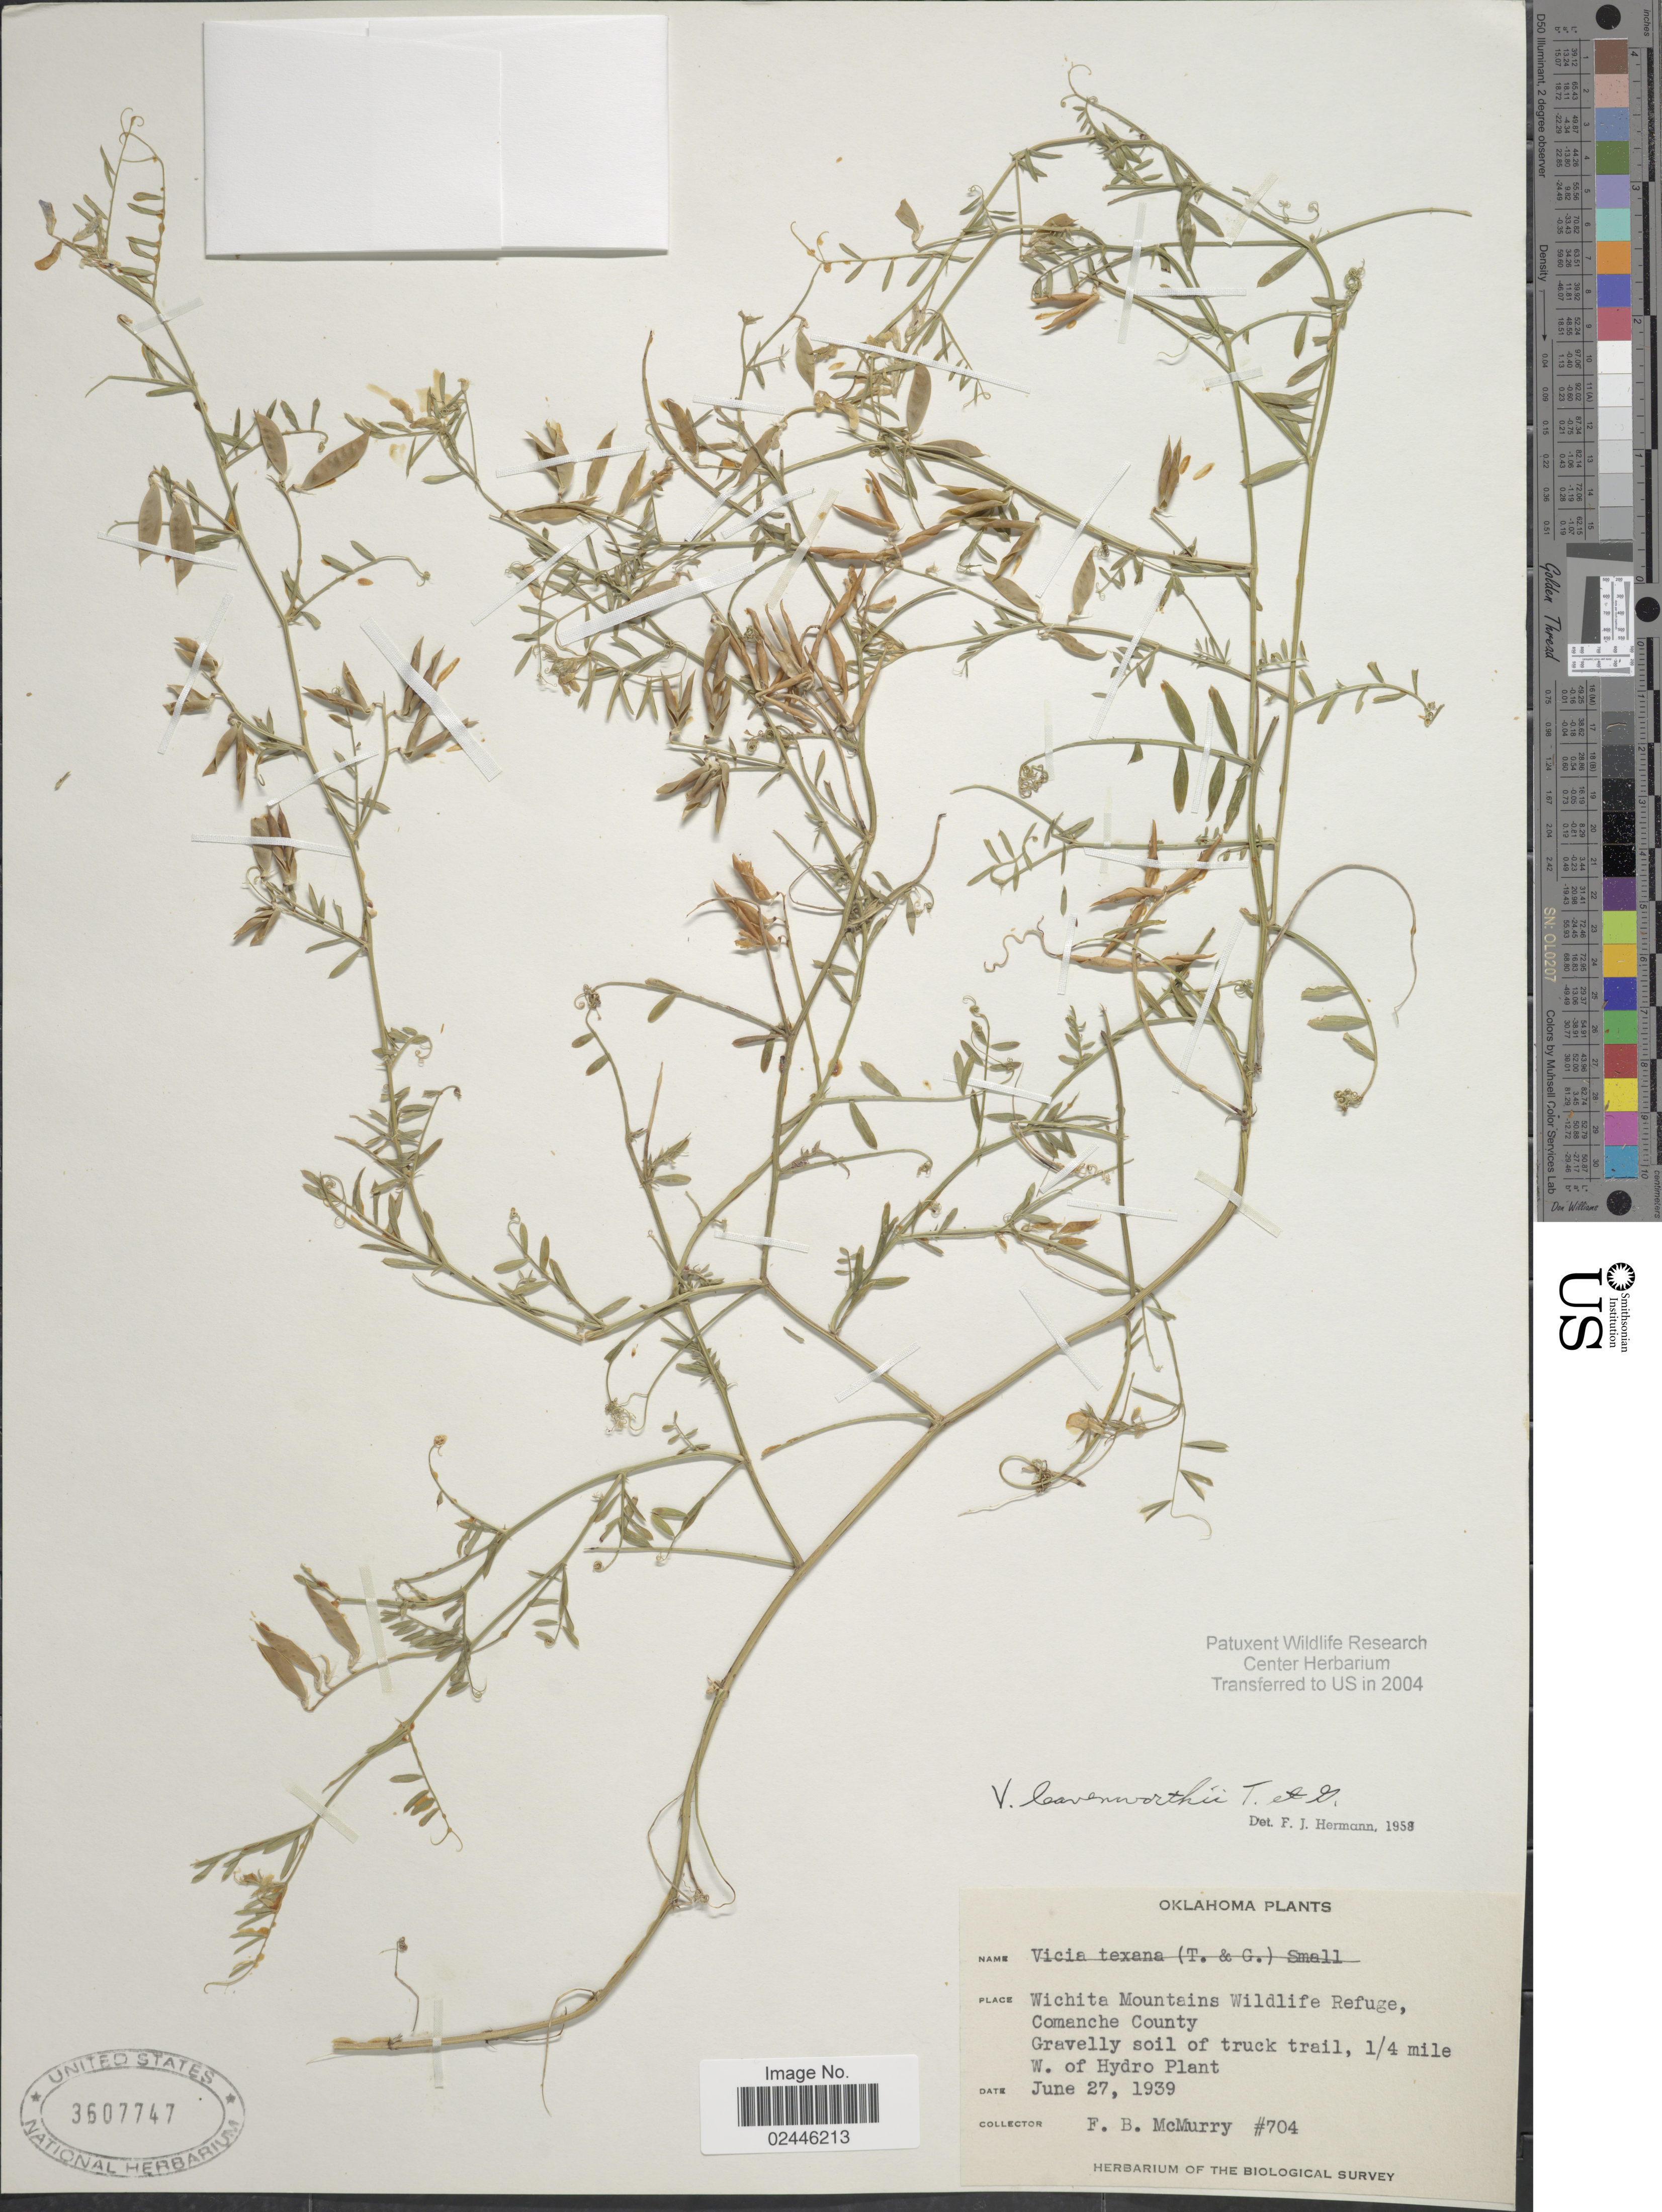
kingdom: Plantae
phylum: Tracheophyta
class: Magnoliopsida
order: Fabales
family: Fabaceae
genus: Vicia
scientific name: Vicia ludoviciana var. leavenworthii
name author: (Torr. & A. Gray) Broich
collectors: F. B. McMurry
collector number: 704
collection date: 1939-06-27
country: United States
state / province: Oklahoma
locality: Wichita Mountains Wildlife Refuge, Comanche County, 1/4 mile W. of Hydro Plant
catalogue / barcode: US 3607747